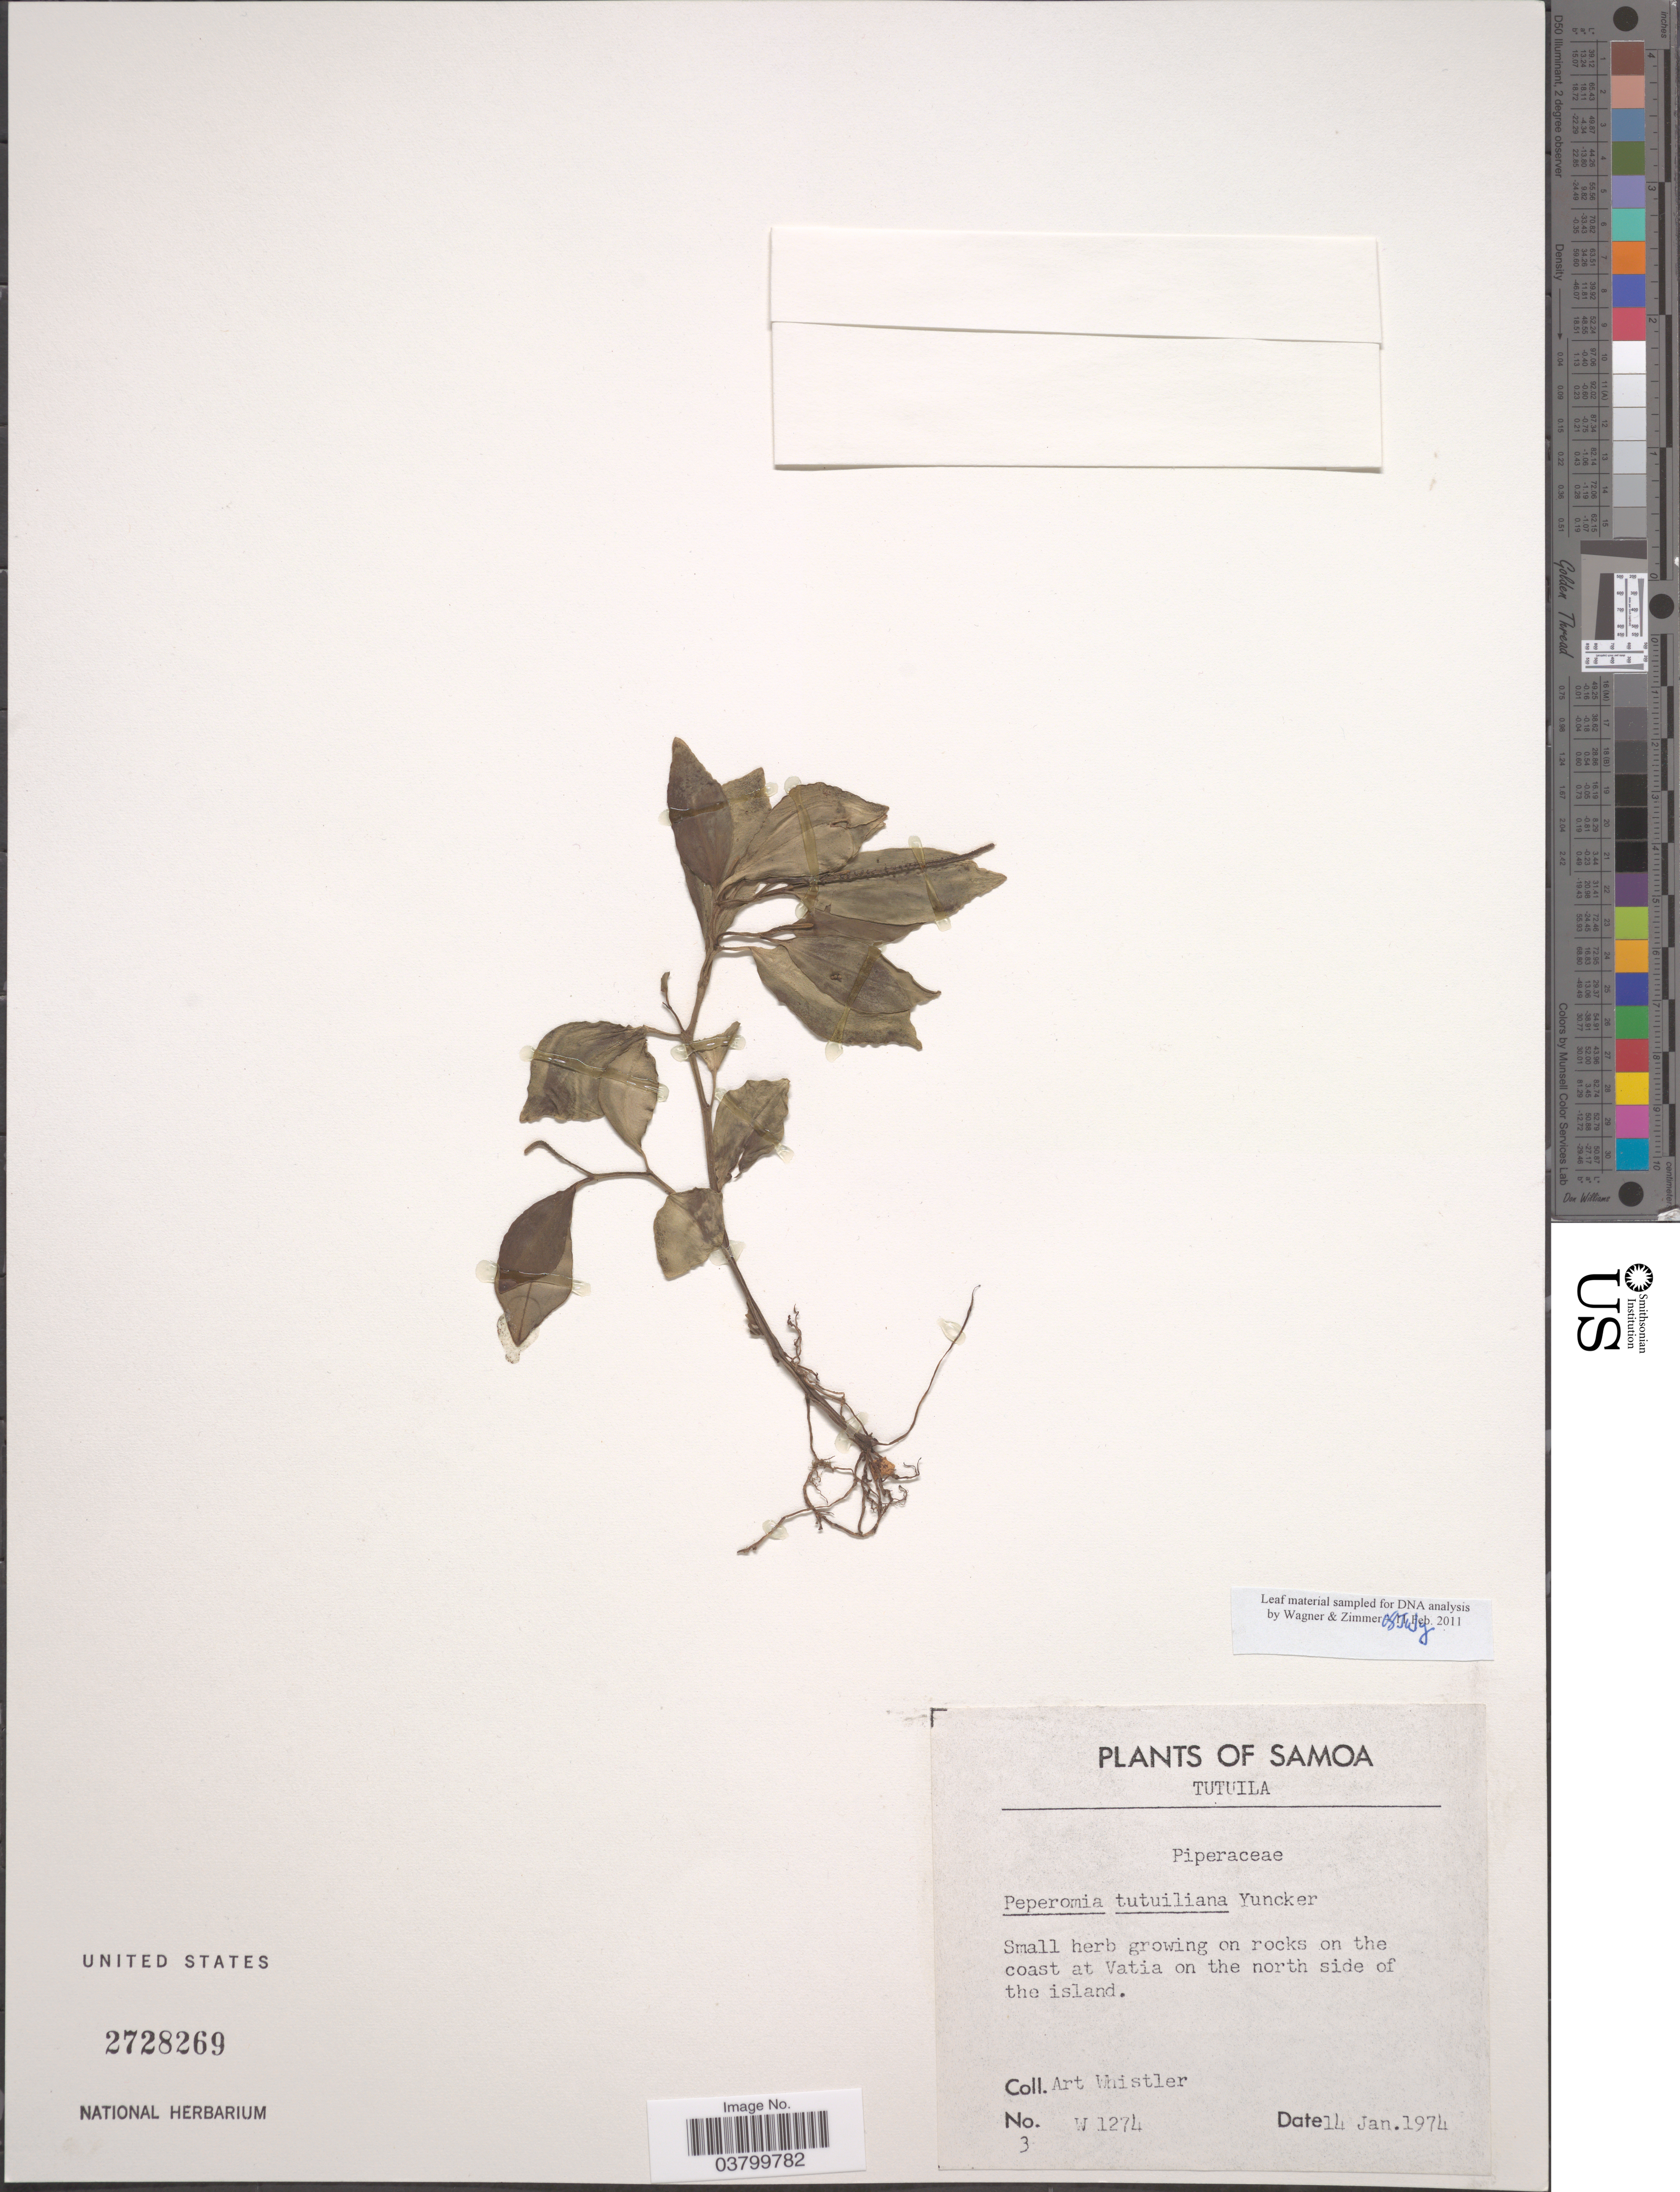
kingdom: Plantae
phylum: Tracheophyta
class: Magnoliopsida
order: Piperales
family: Piperaceae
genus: Peperomia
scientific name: Peperomia tutuilana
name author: Yunck.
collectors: A. Whistler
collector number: W1274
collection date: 1974-01-14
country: American Samoa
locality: Samoa. Tutuila. On the coast at Vatia on the north side of the island.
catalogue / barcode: US 2728269